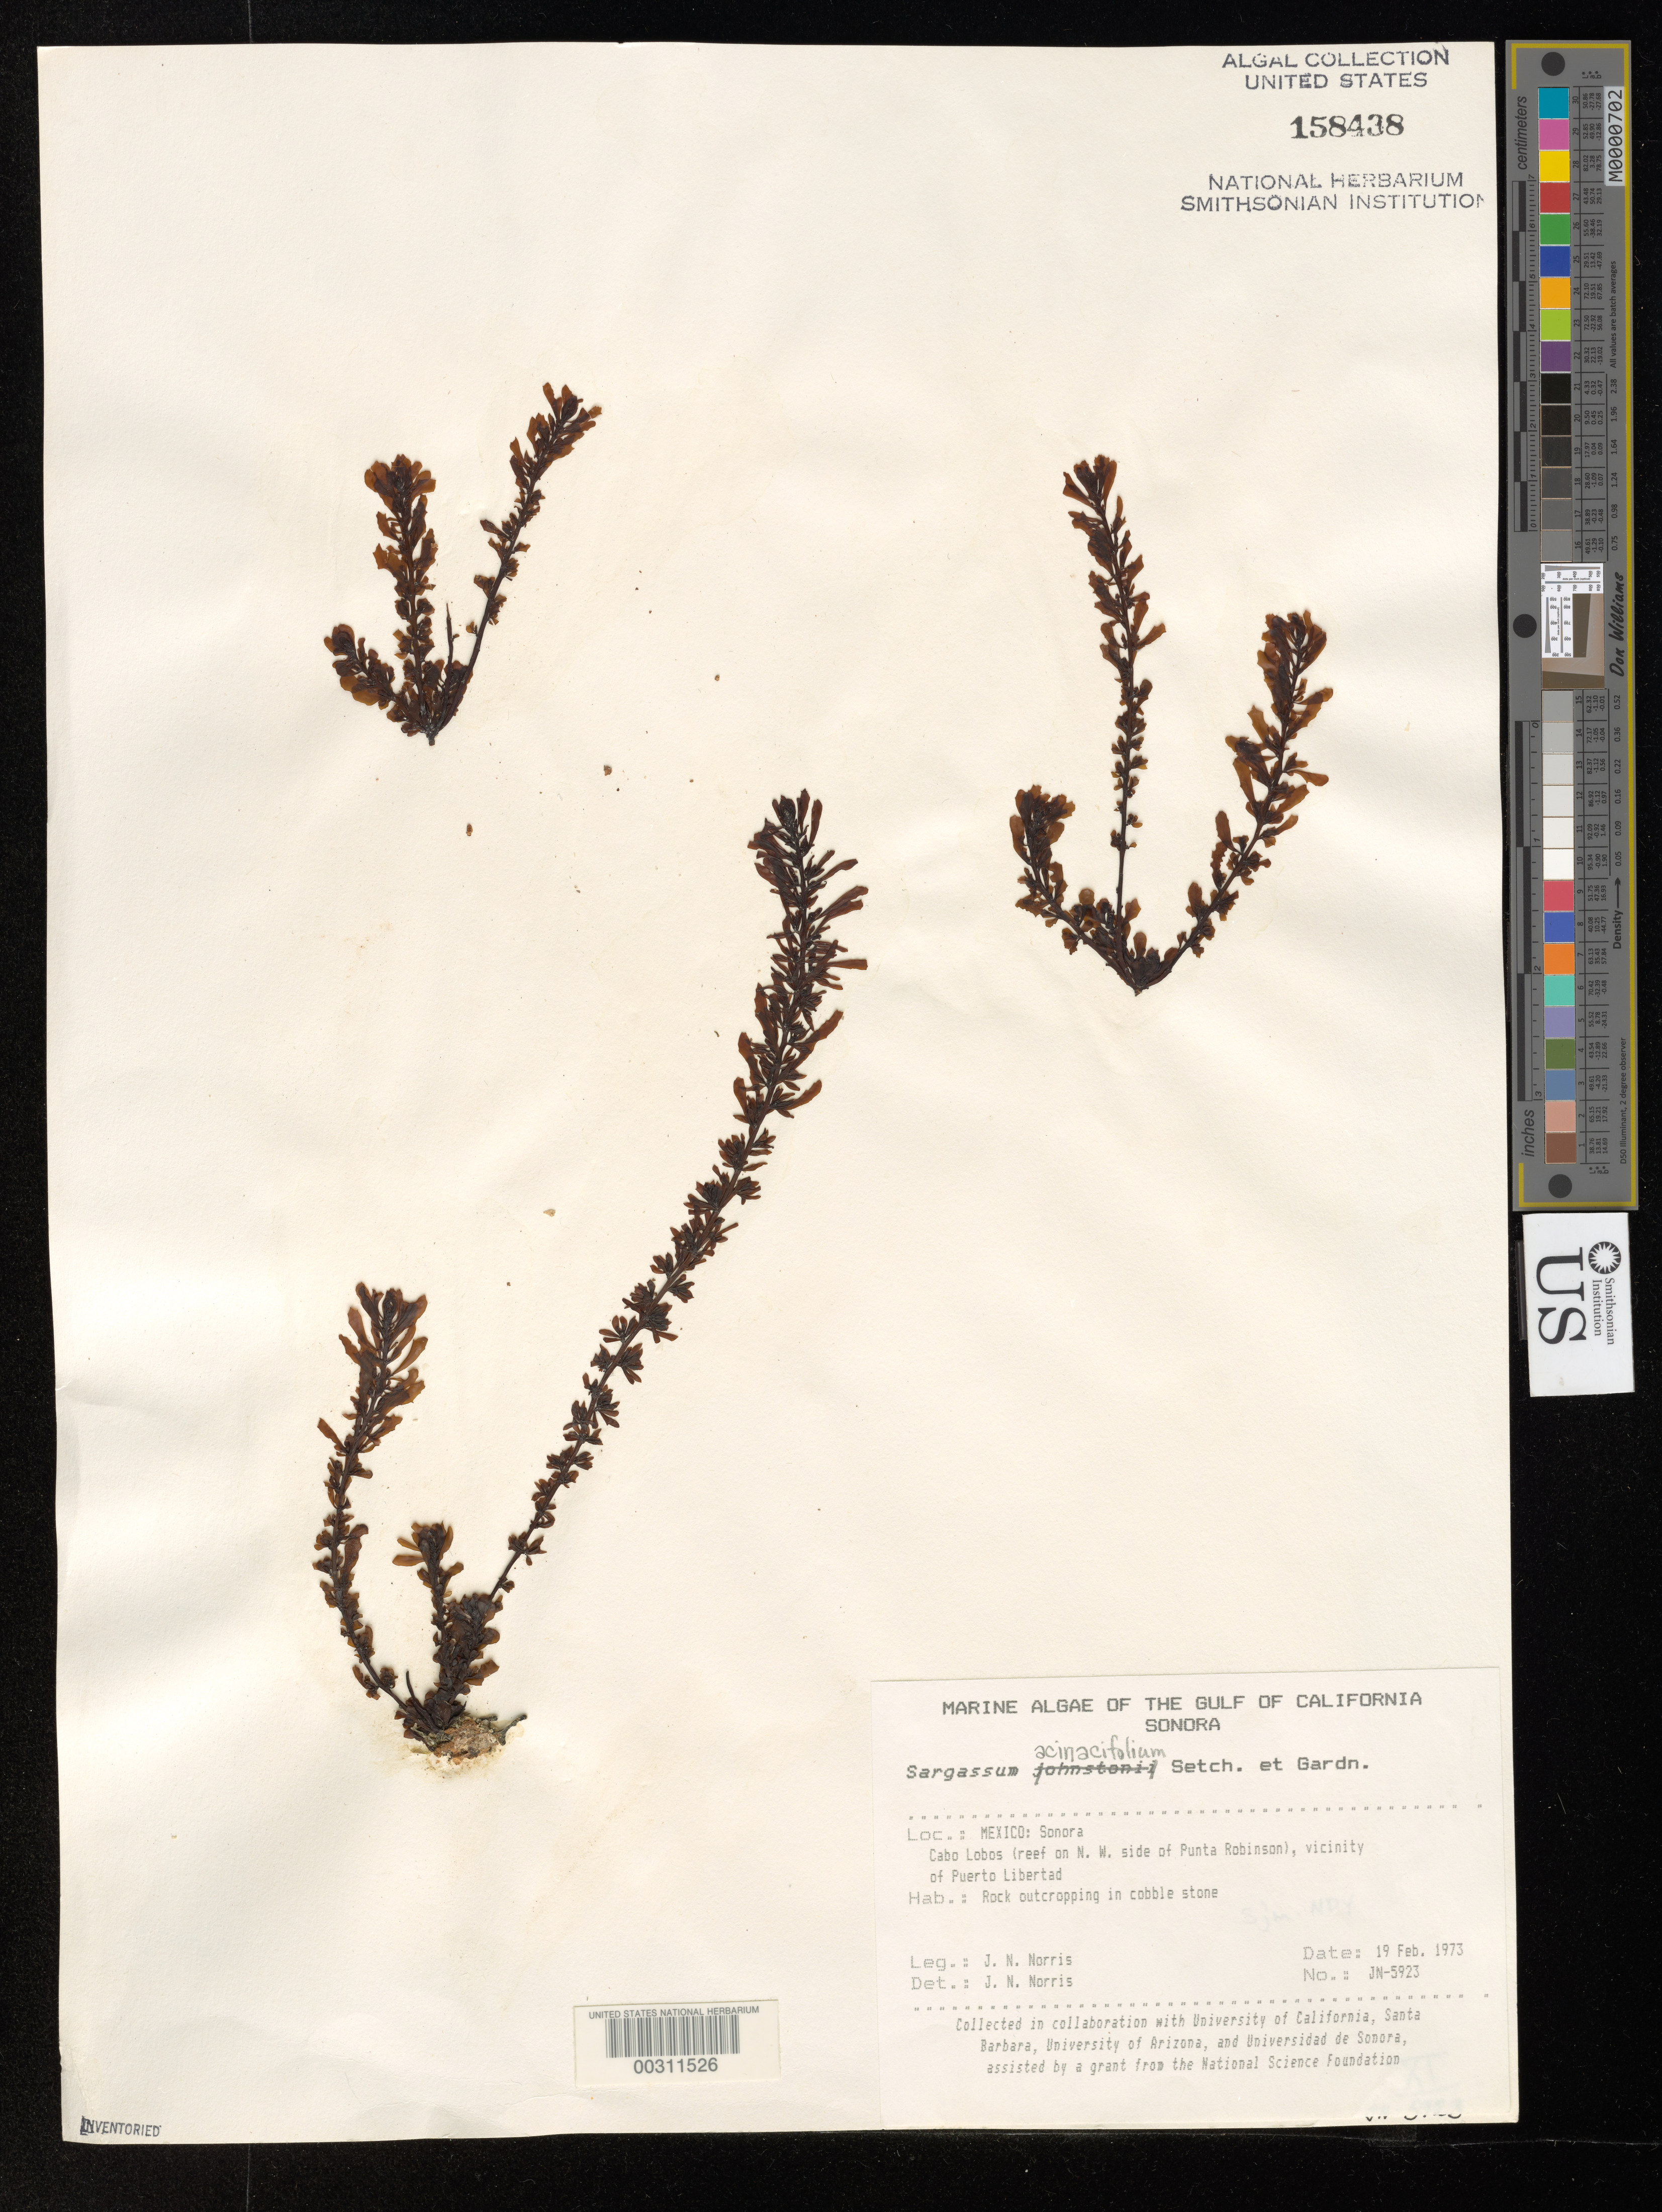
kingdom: Chromista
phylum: Ochrophyta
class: Phaeophyceae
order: Fucales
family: Sargassaceae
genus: Sargassum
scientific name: Sargassum acinacifolium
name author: Setch. & N.L. Gardner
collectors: J. N. Norris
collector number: JN-5923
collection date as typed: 19 Feb 1973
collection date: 1973-02-19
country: Mexico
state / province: Sonora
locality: Cabo Lobos, northwest Punta Robinson, Puerto Libertad area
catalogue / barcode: US 158438